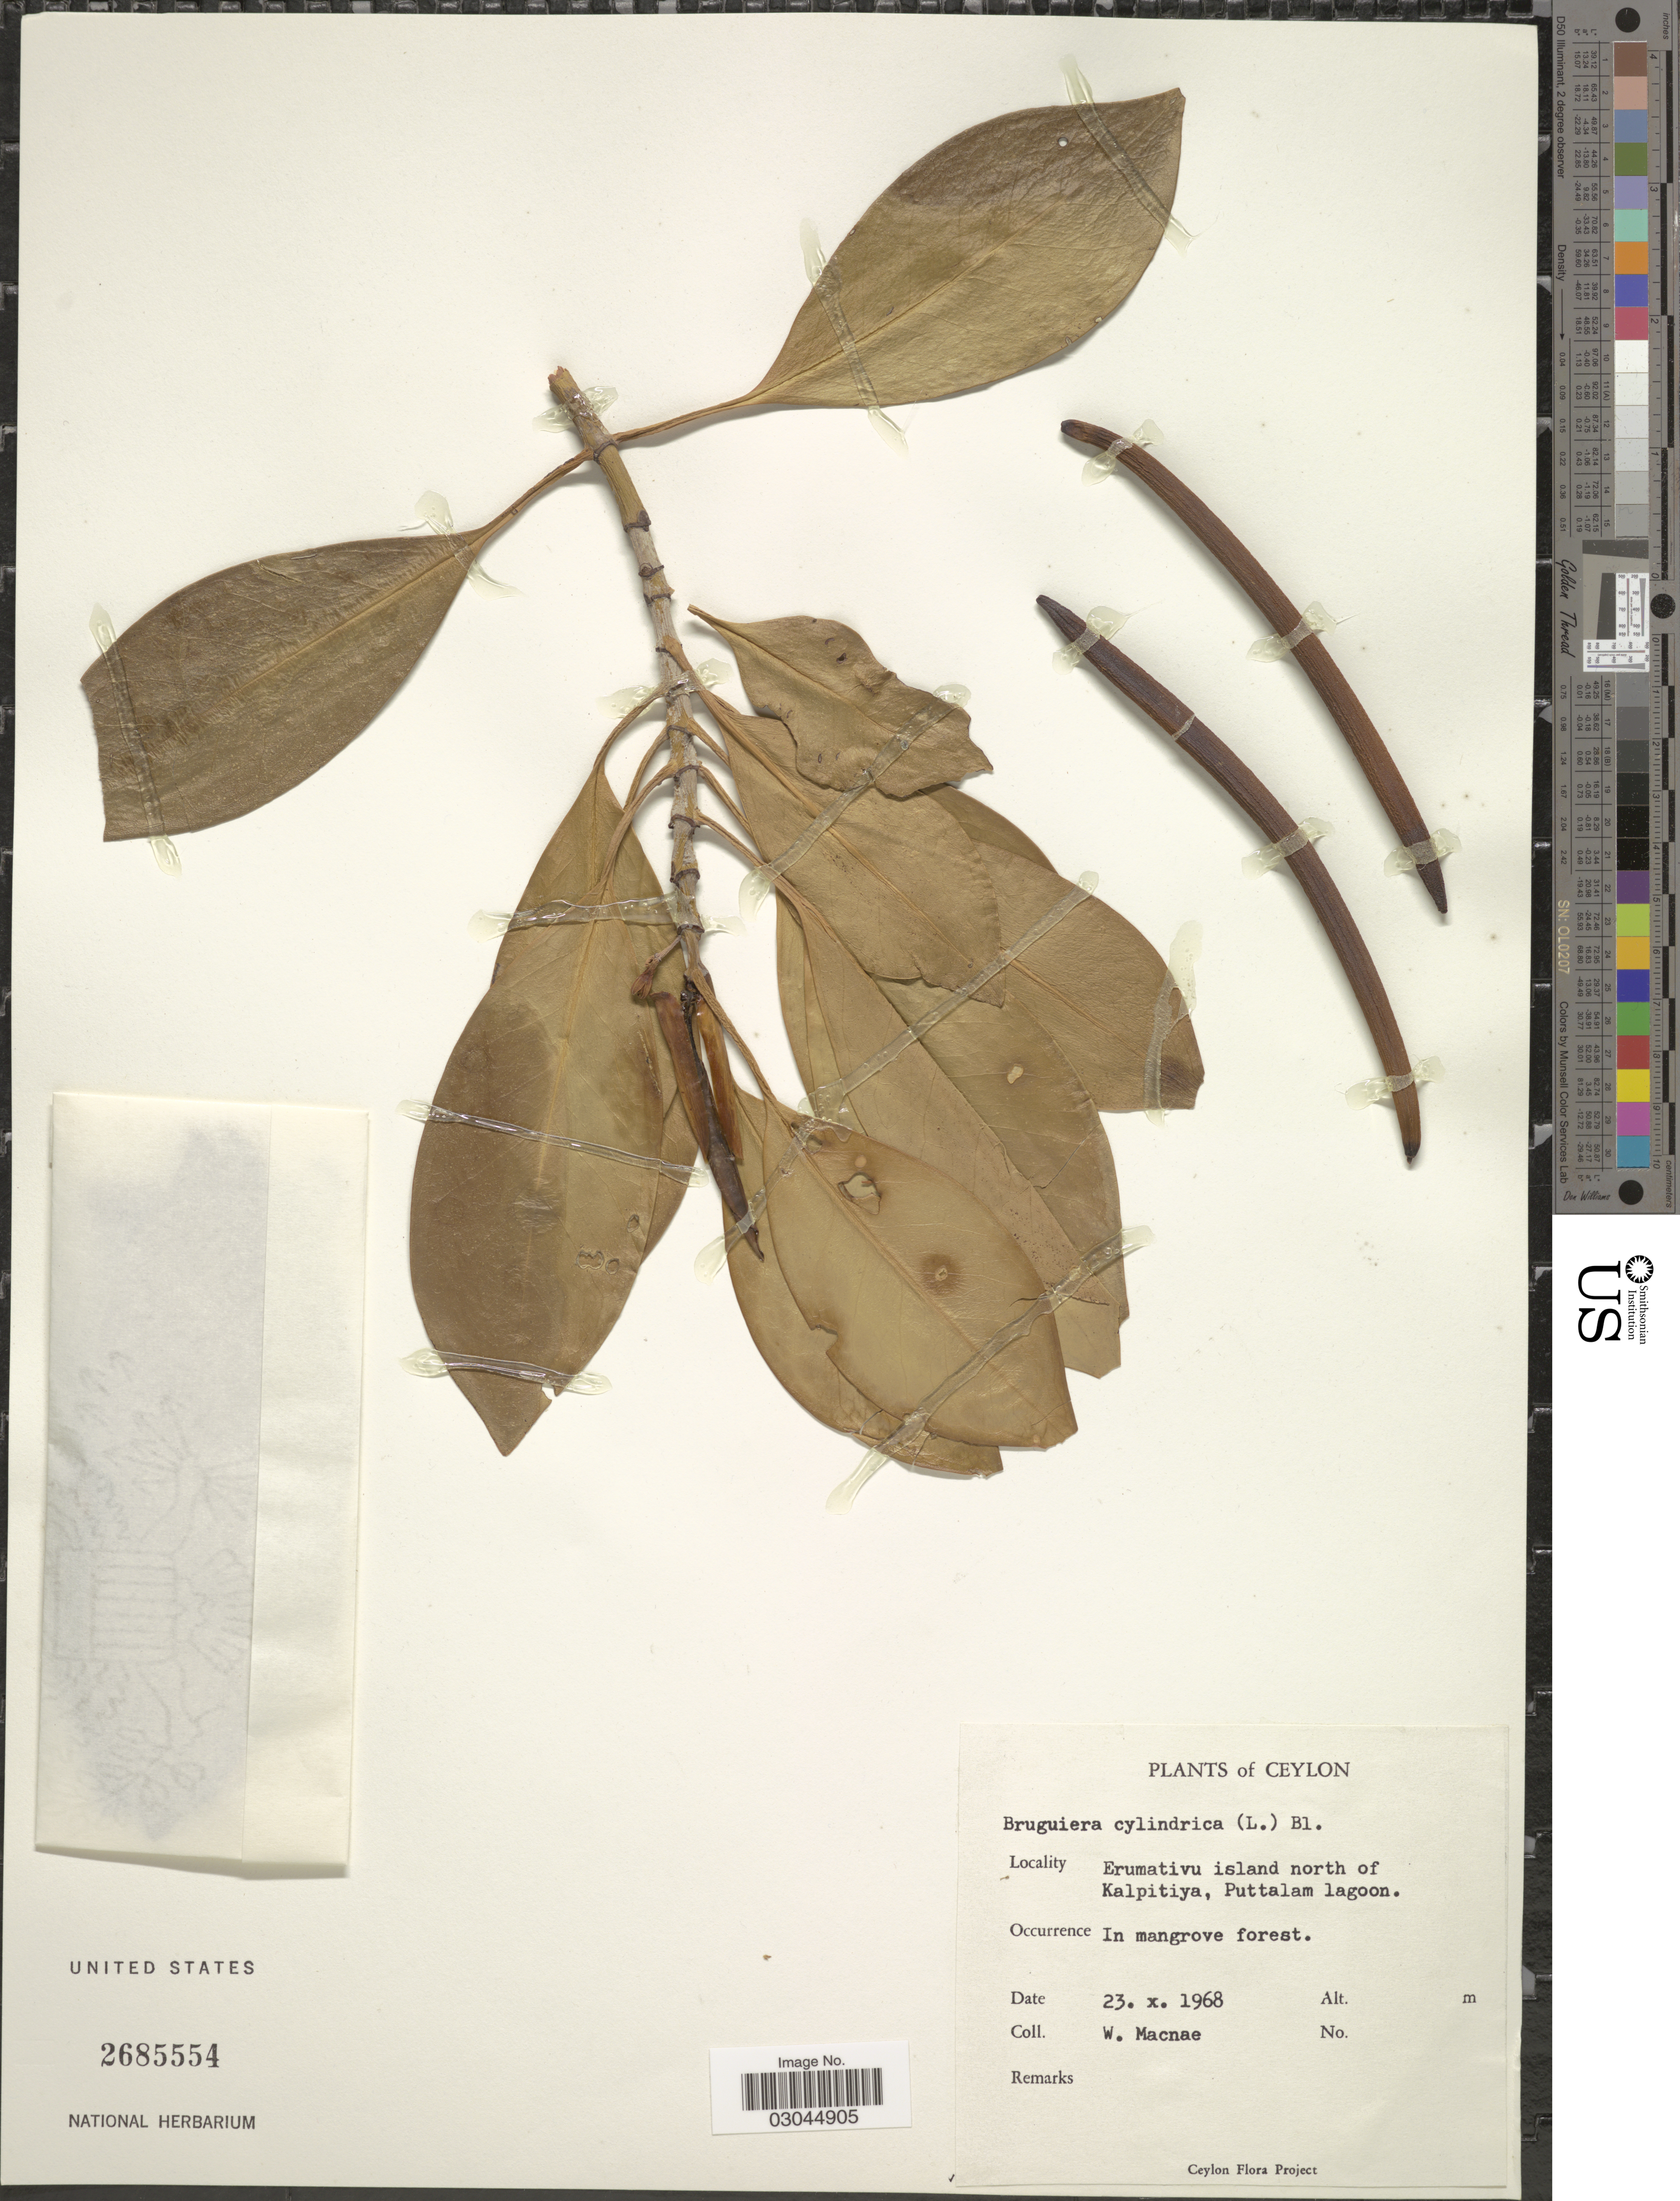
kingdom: Plantae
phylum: Tracheophyta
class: Magnoliopsida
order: Malpighiales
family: Rhizophoraceae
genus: Bruguiera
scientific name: Bruguiera cylindrica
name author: (L.) Blume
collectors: W. MacNae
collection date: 1968-10-23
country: Sri Lanka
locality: Ceylon, Erumativu island north of Kalpitiya, Puttalam lagoon.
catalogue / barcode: US 2685554